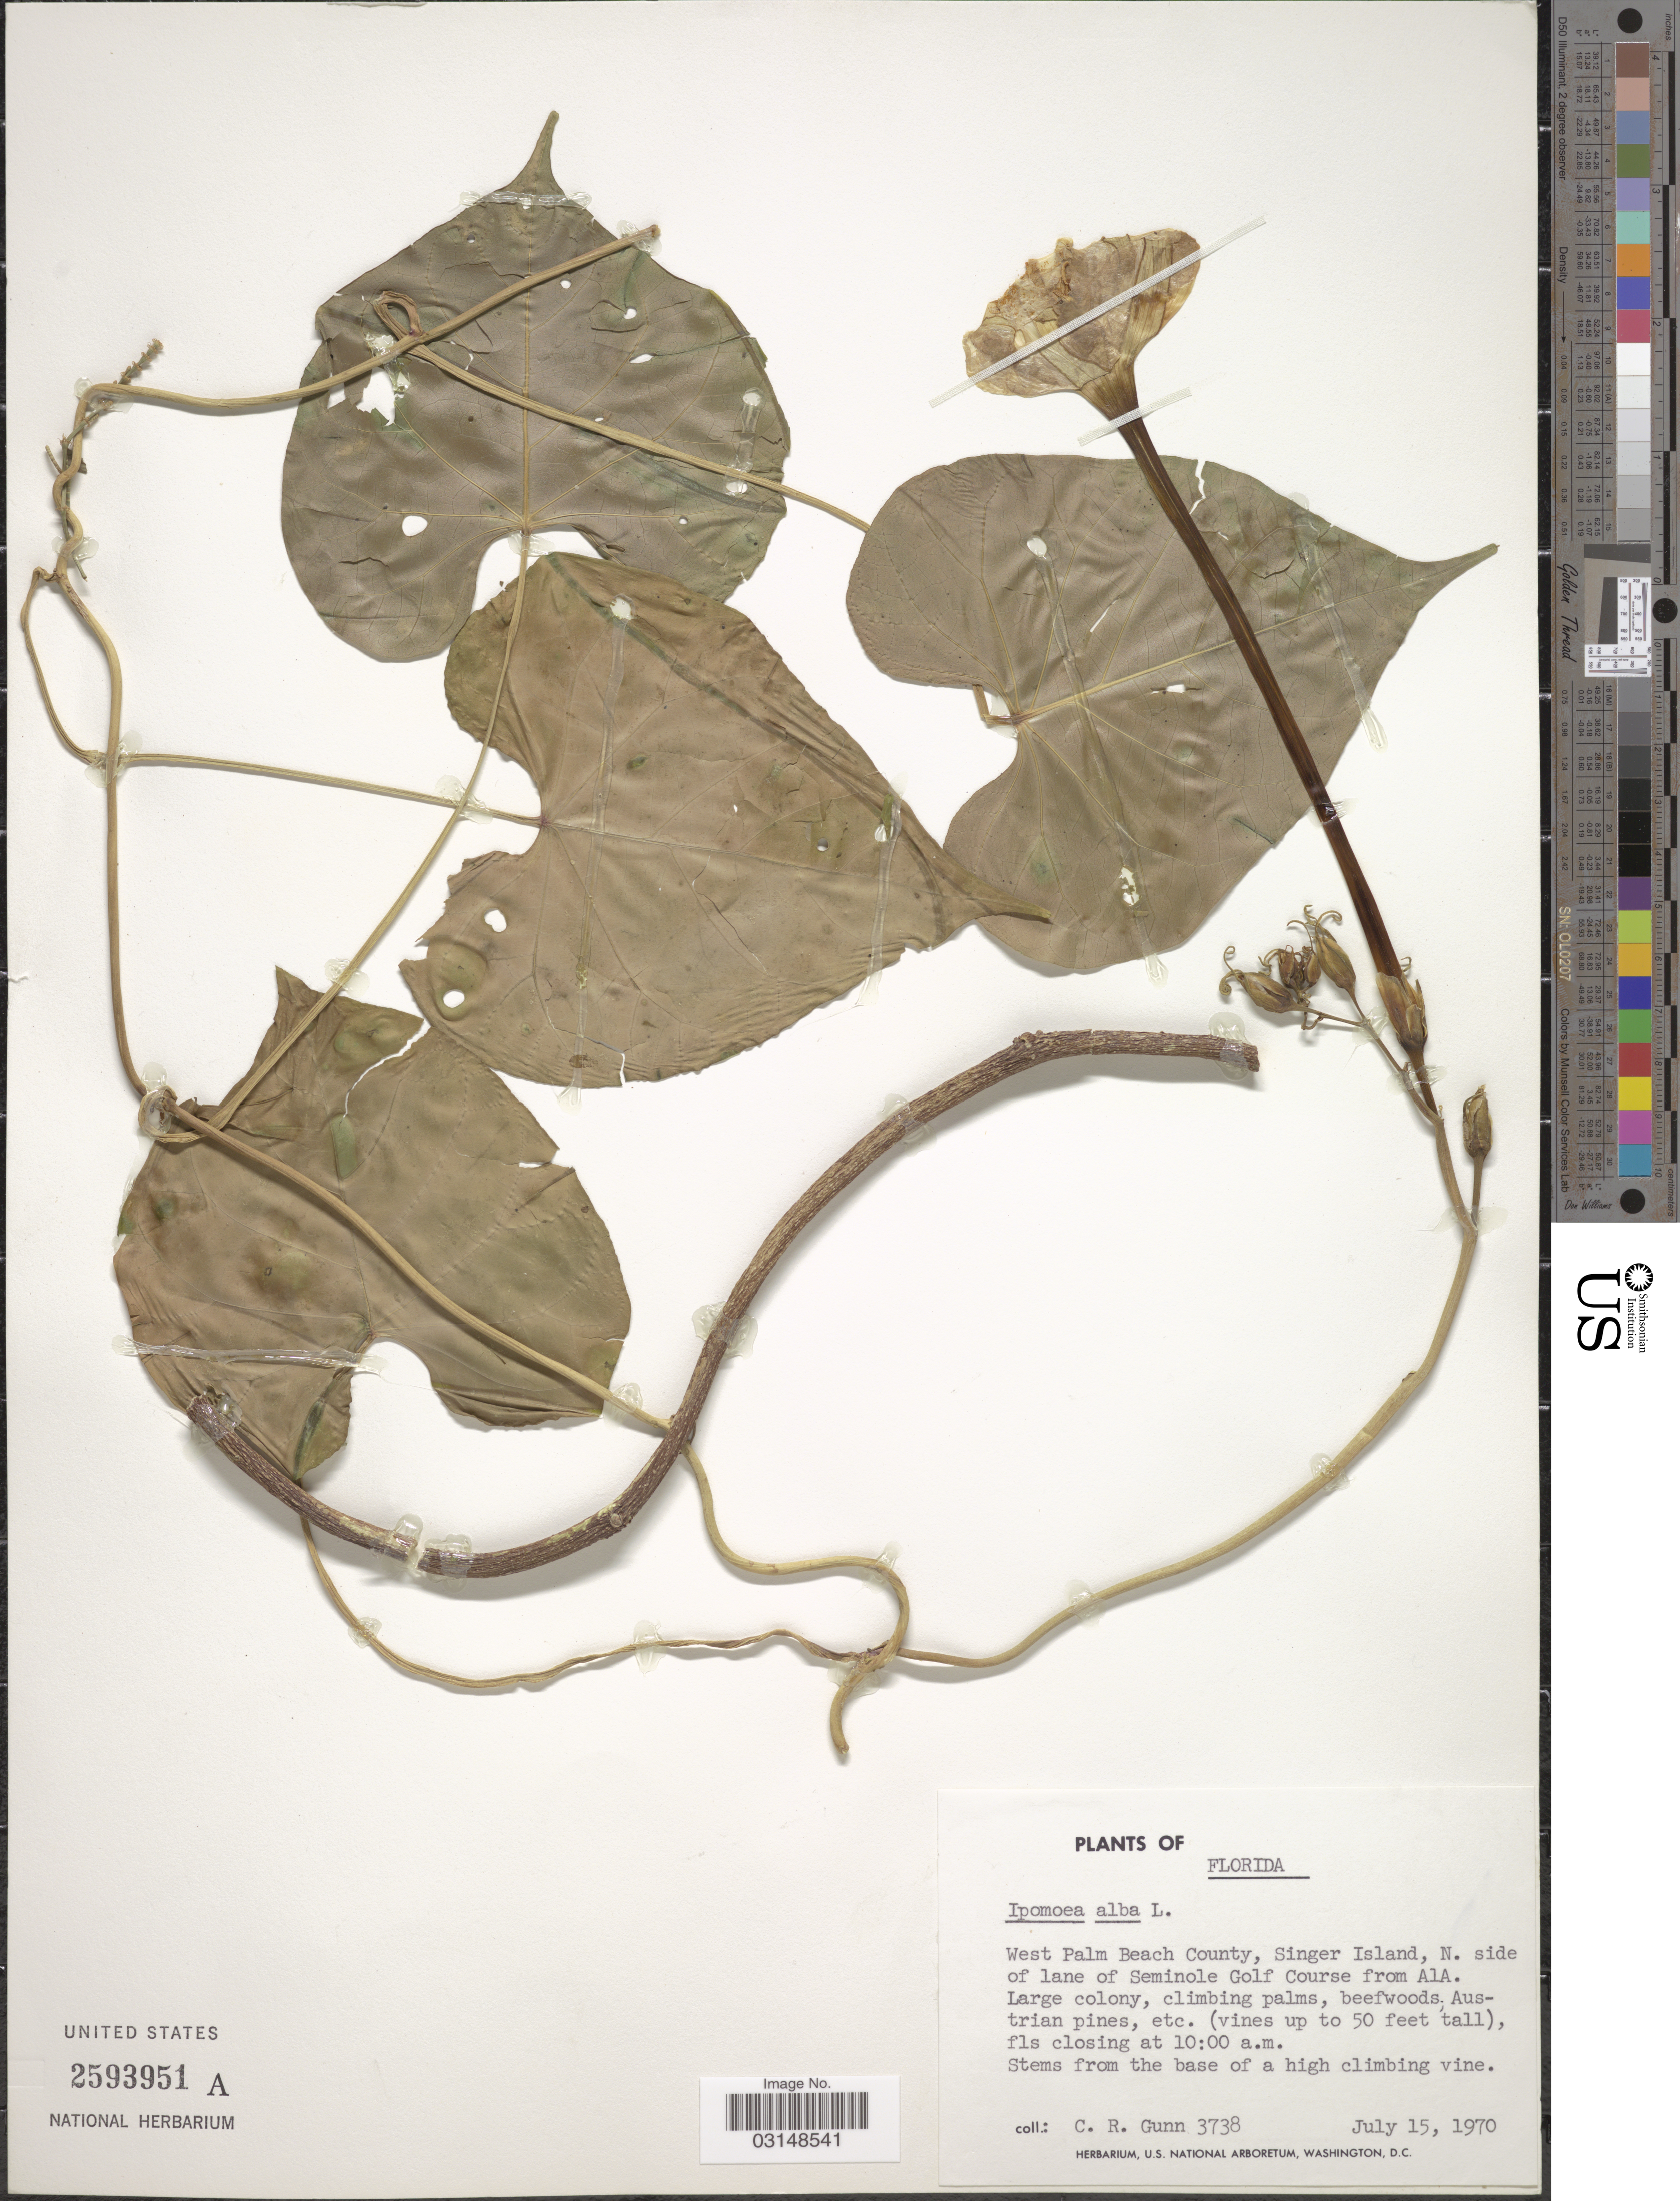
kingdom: Plantae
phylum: Tracheophyta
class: Magnoliopsida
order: Solanales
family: Convolvulaceae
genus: Ipomoea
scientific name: Ipomoea alba L.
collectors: C. R. Gunn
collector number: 3738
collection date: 1970-07-15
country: United States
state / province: Florida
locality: West Palm Beach County, Singer Island, N. side of lane of Seminole Golf Course from AlA.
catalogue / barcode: US 2593951A